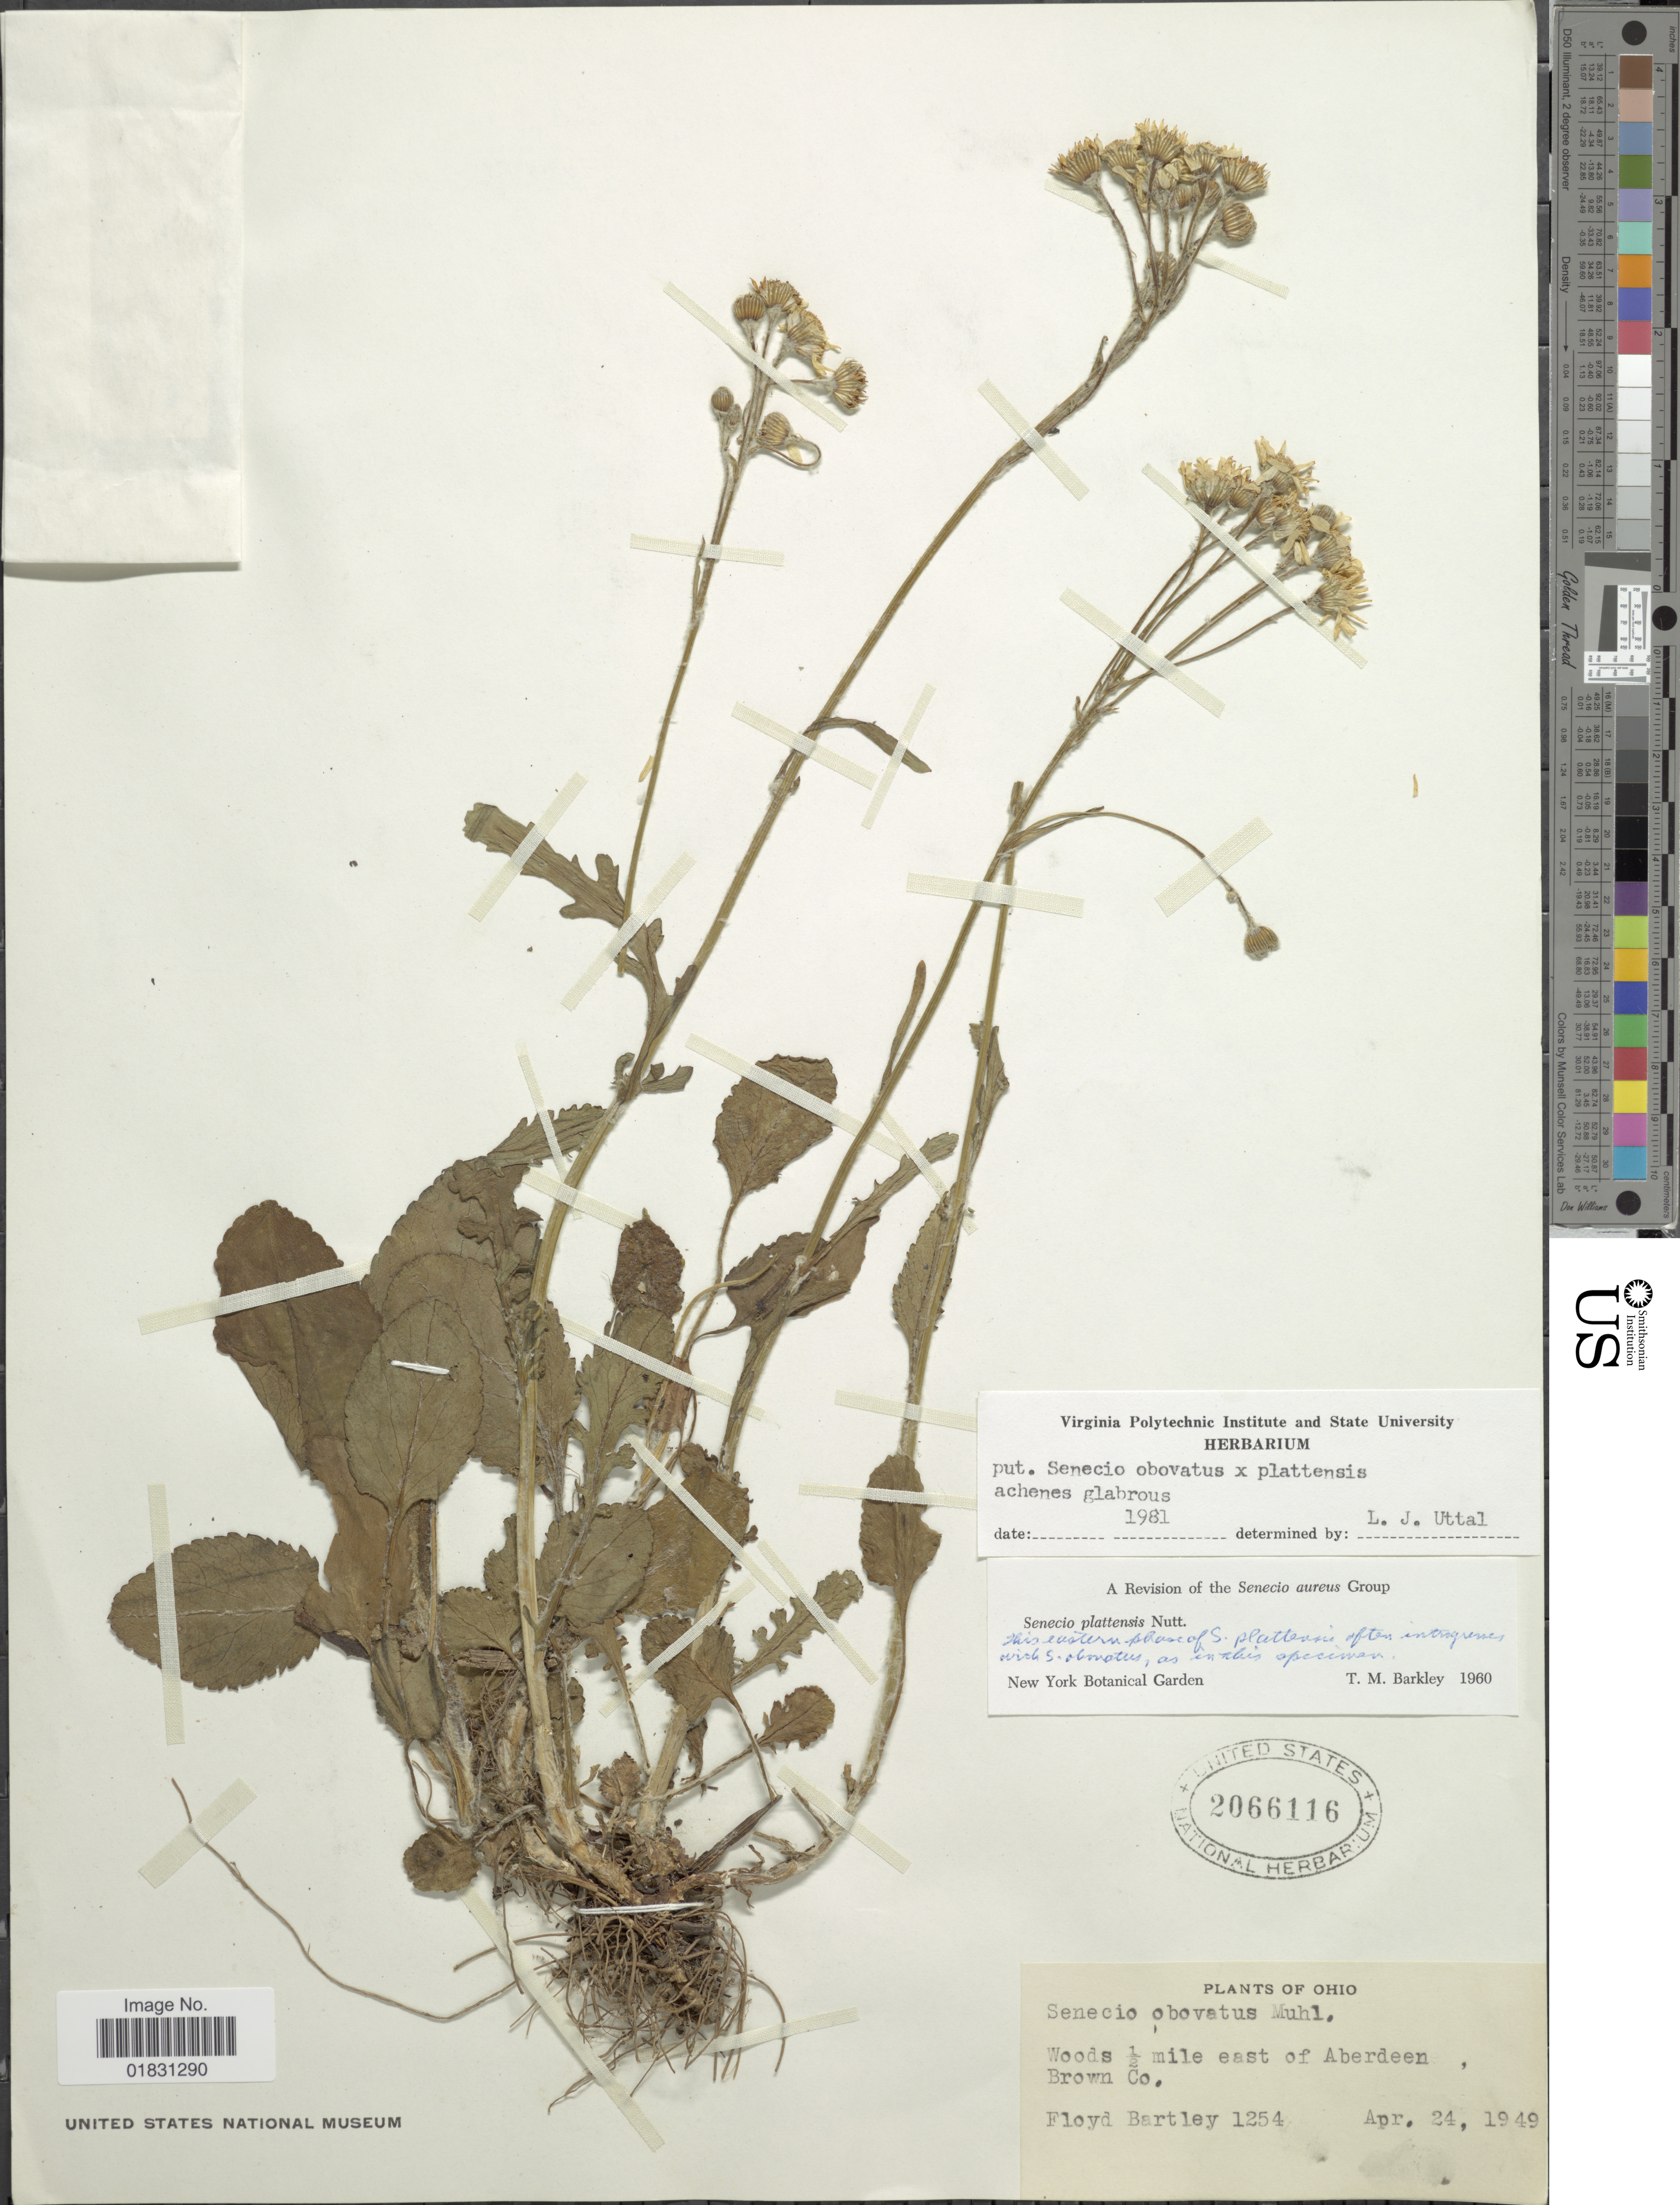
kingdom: Plantae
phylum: Tracheophyta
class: Magnoliopsida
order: Asterales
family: Asteraceae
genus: Packera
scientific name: Packera obovata var. rotundus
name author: Britton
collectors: F. Bartley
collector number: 1254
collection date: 1949-04-24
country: United States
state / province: Ohio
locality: Woods ½ mile east Aberden, Aberdeen, Brown Co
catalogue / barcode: US 2066116